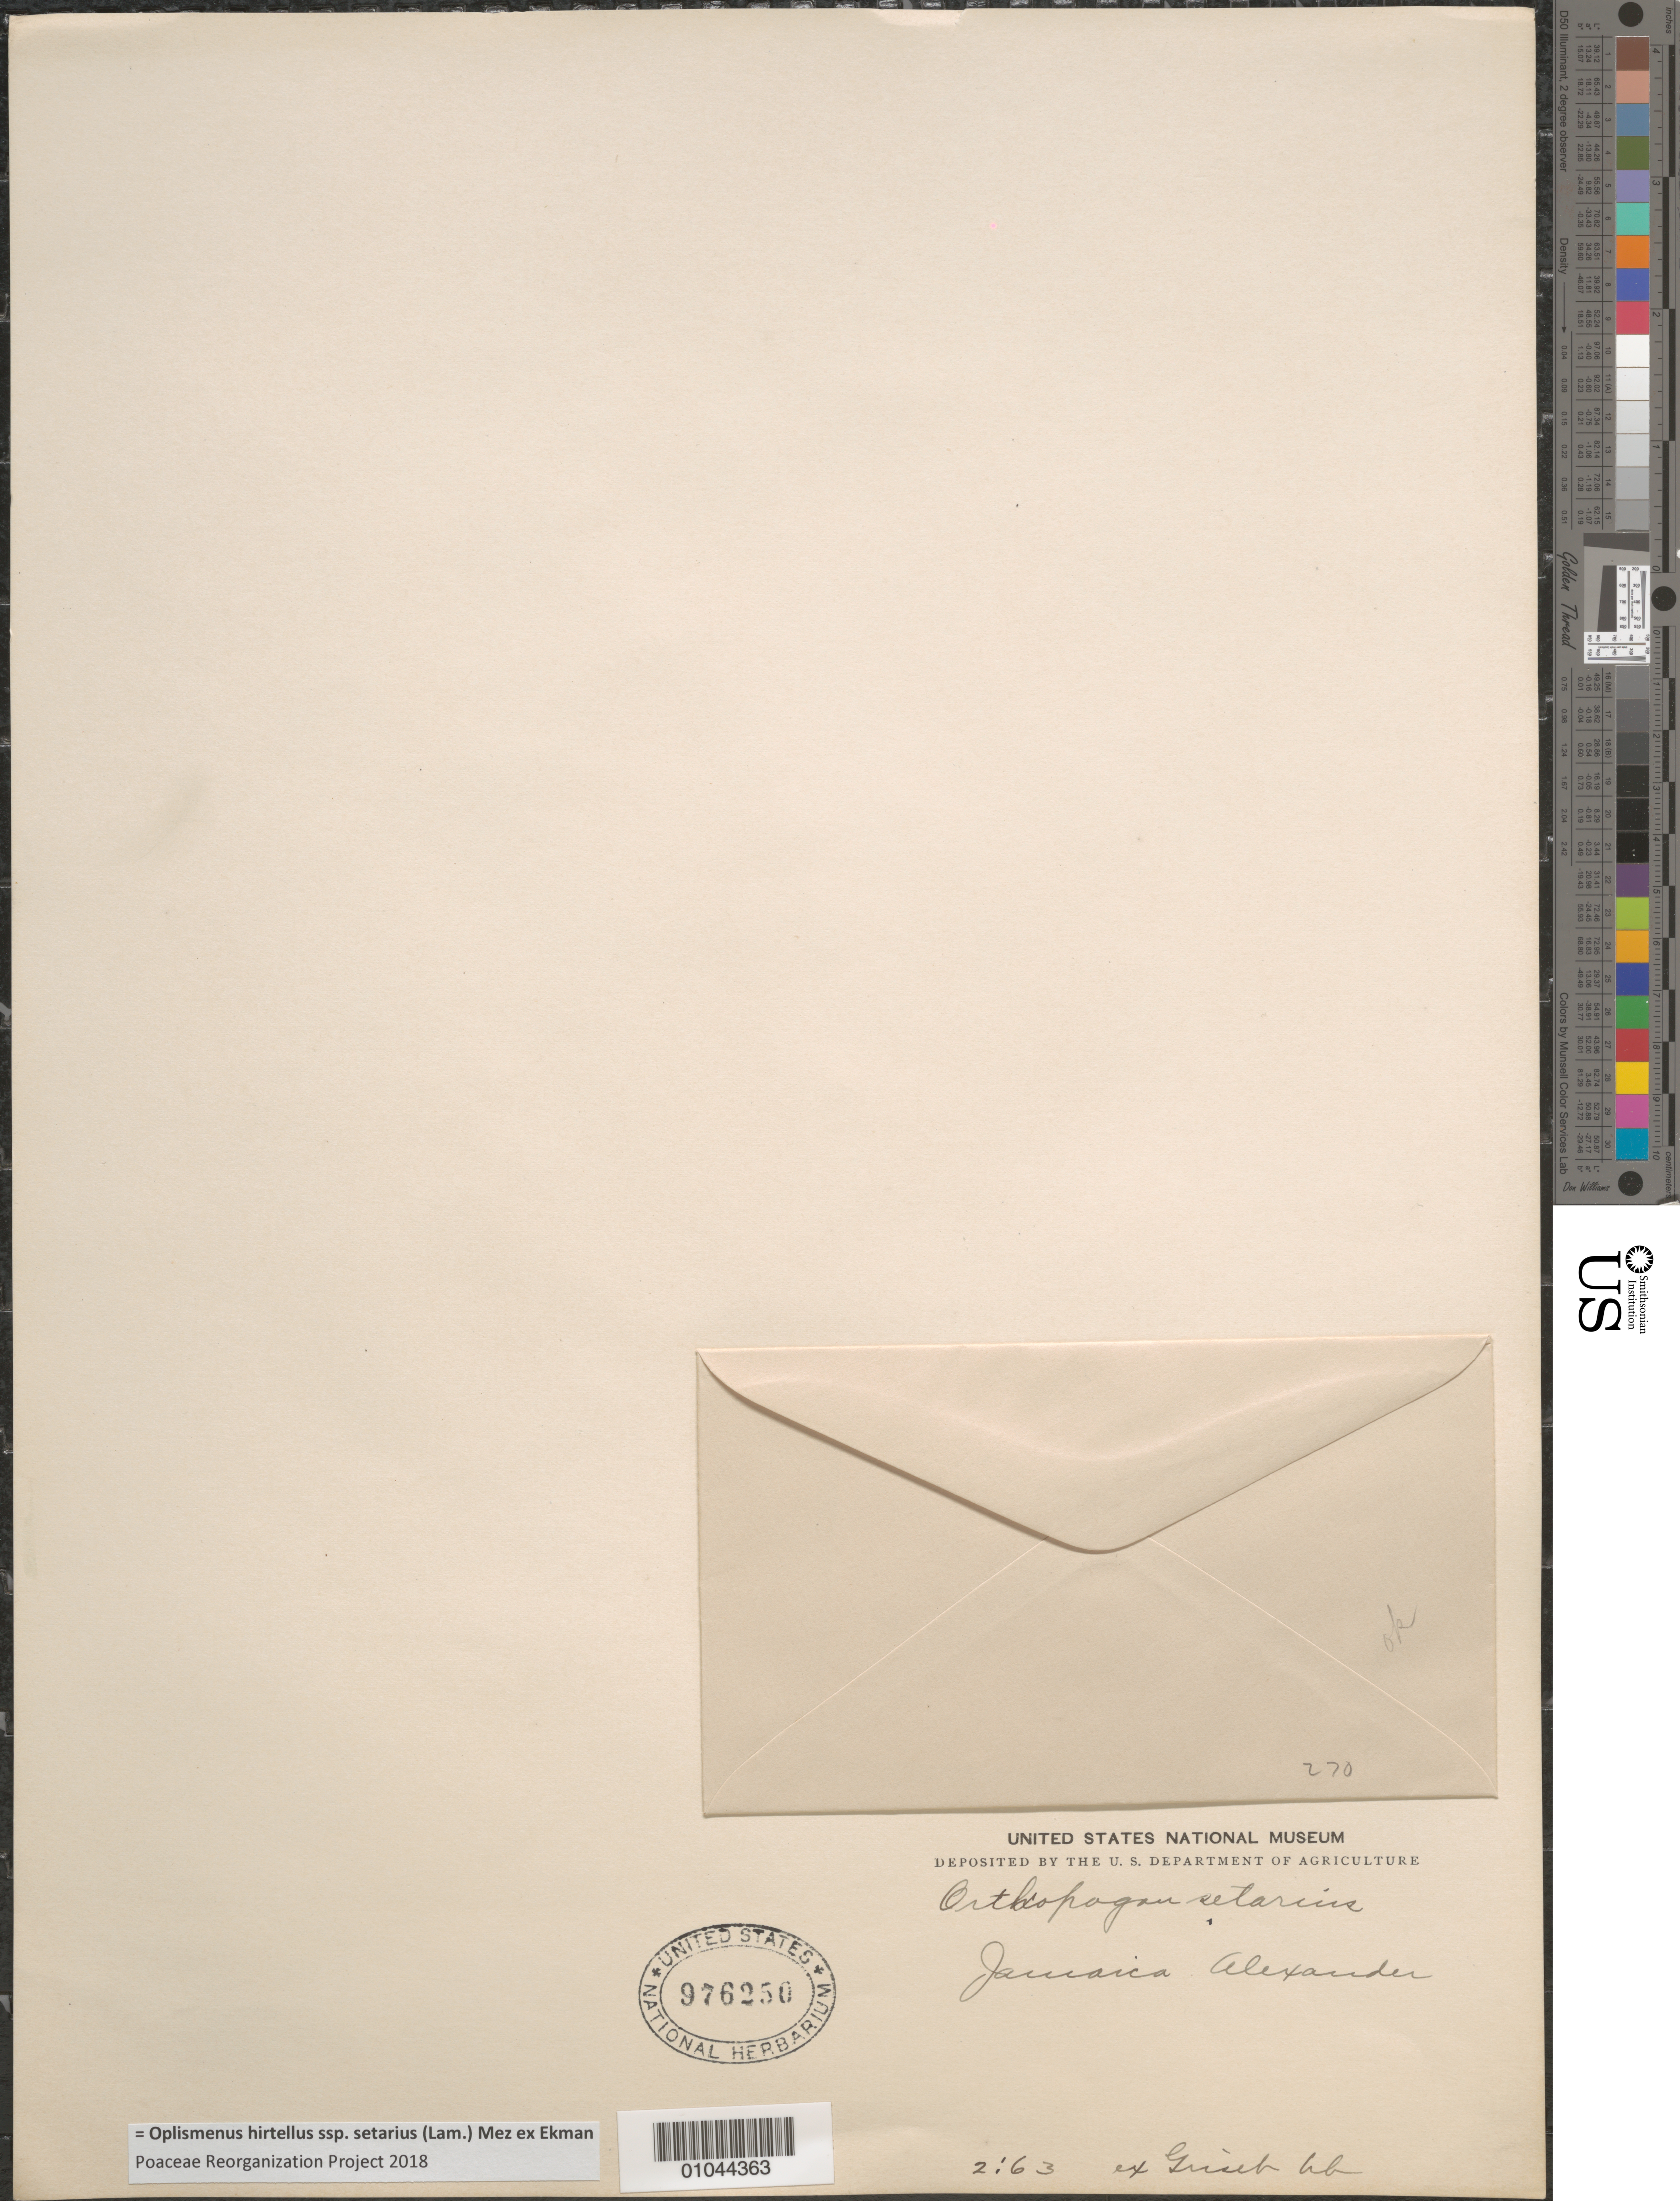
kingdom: Plantae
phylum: Tracheophyta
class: Liliopsida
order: Poales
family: Poaceae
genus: Oplismenus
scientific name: Oplismenus hirtellus subsp. setarius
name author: (Lam.) Mez ex Ekman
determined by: Poaceae Reorganization Project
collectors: R. C. Alexander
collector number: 270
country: Jamaica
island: Jamaica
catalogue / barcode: US 976250